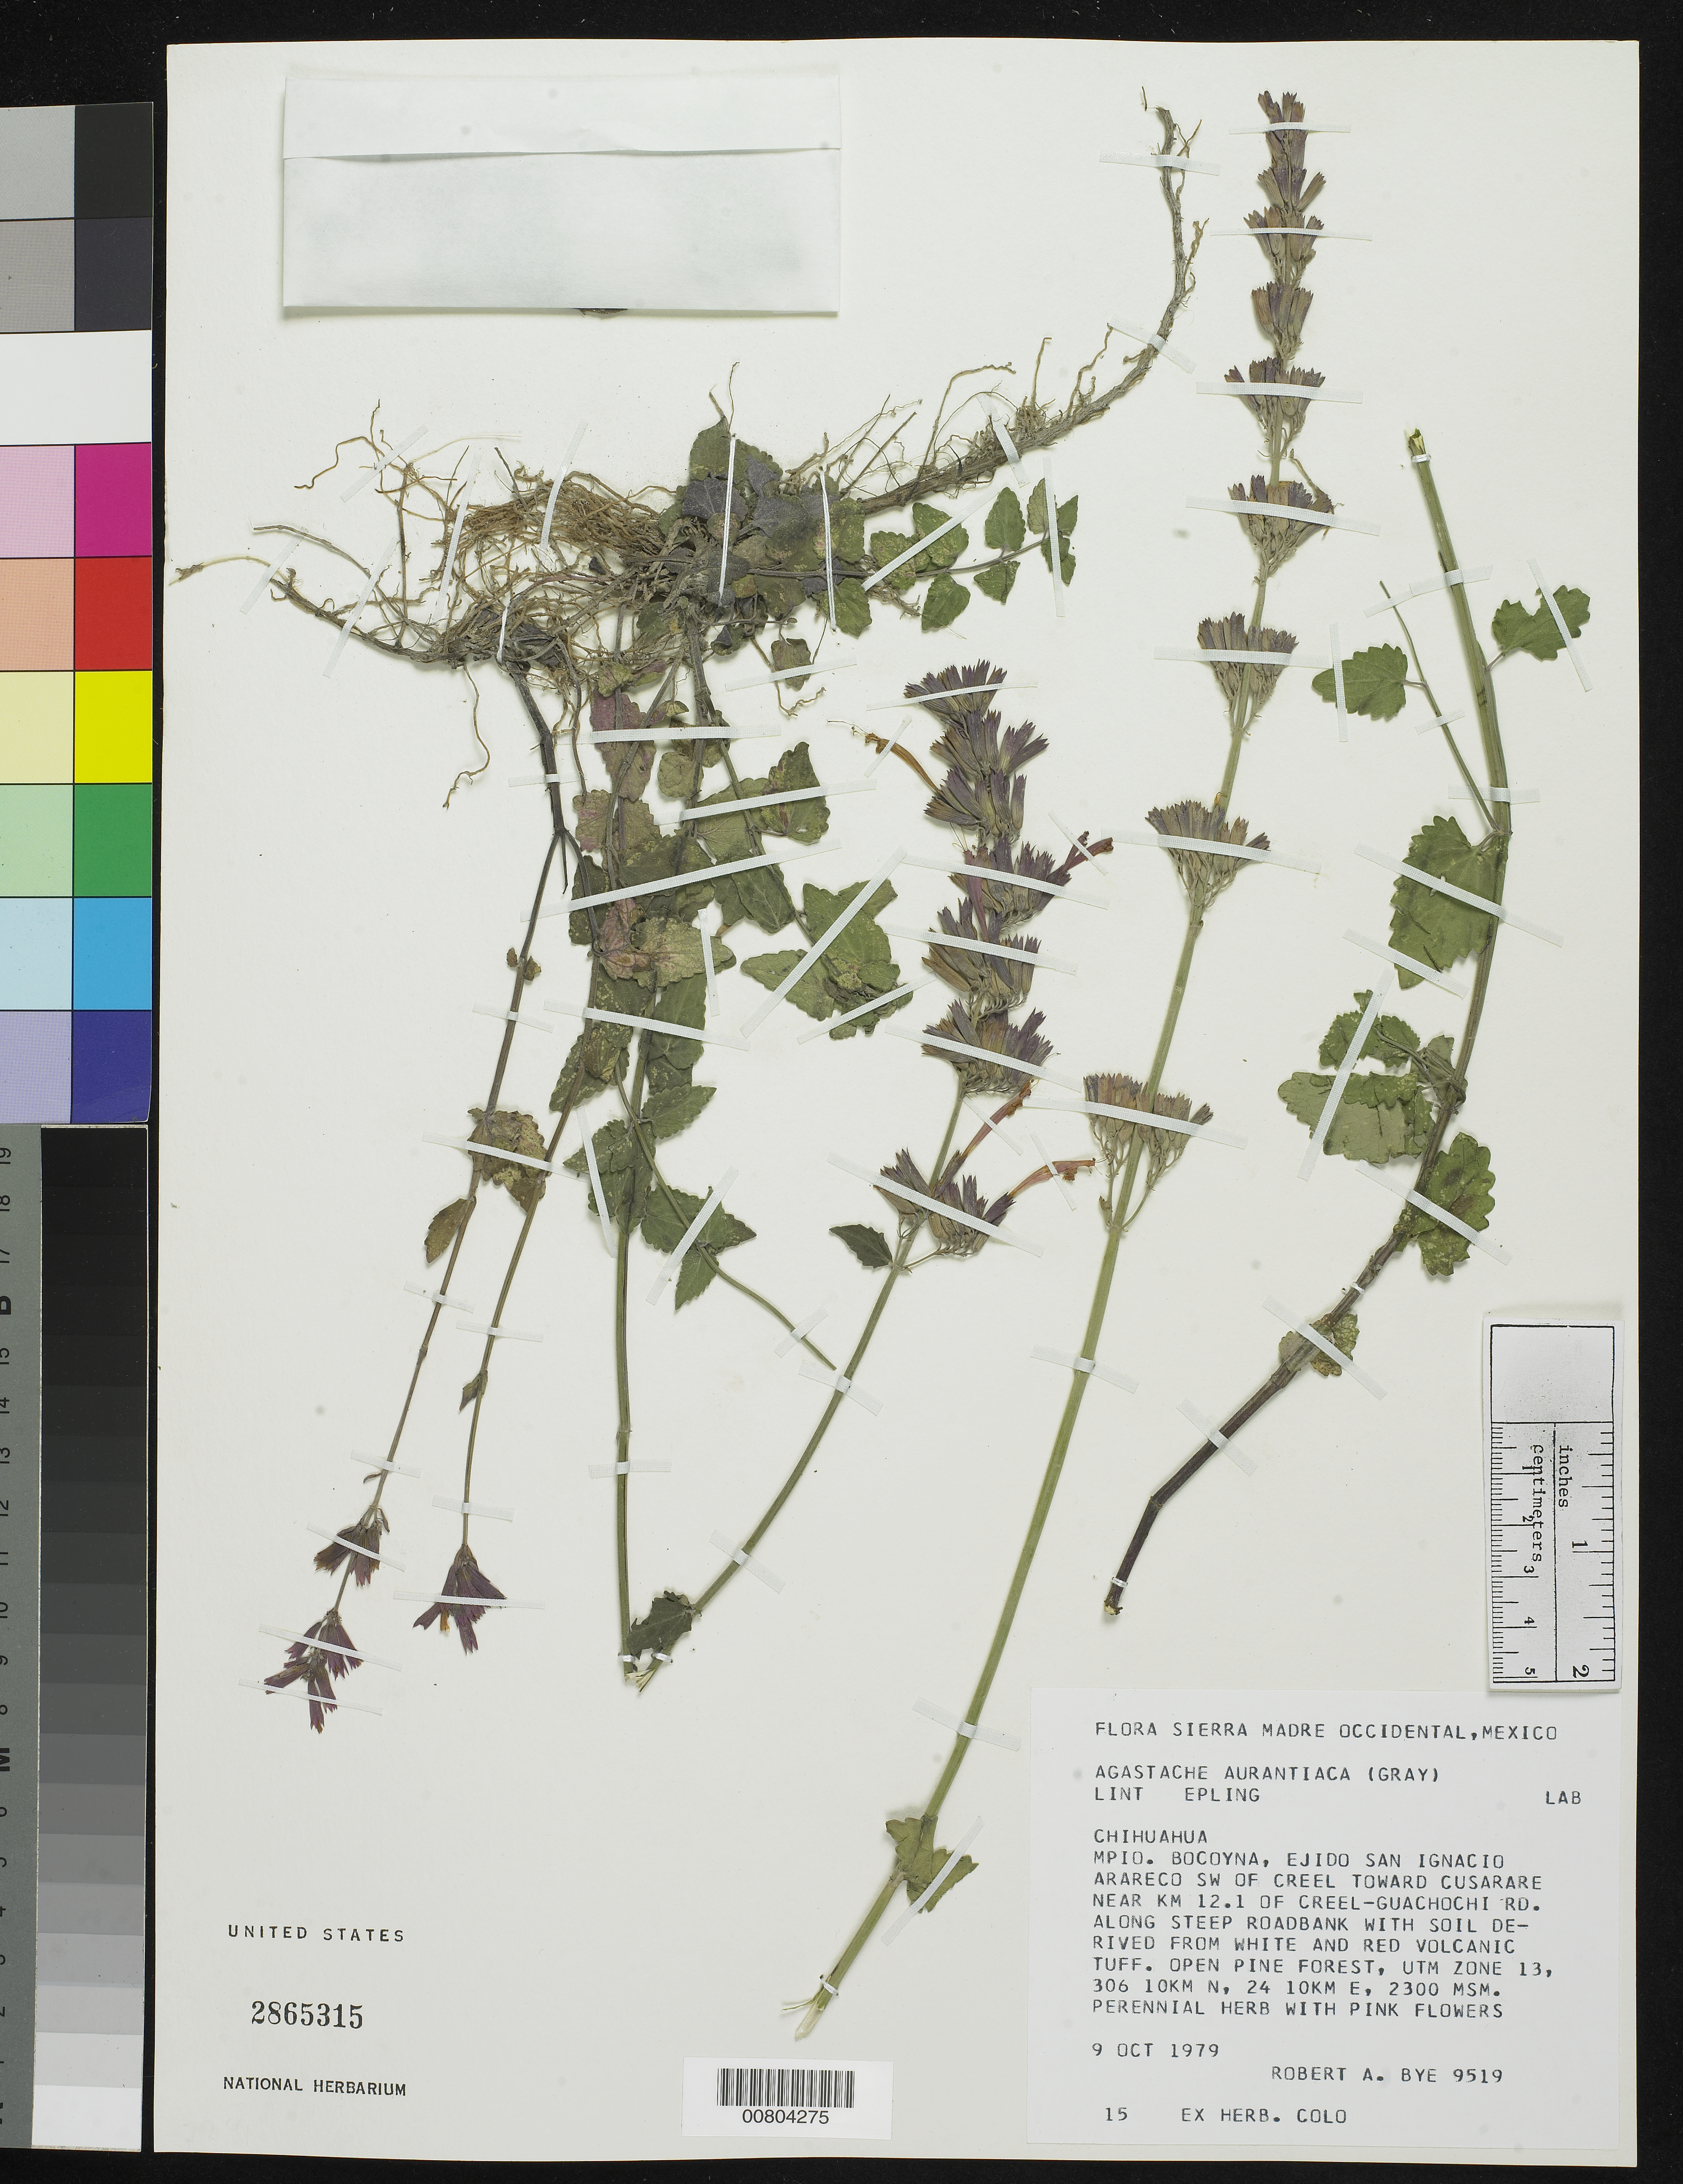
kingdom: Plantae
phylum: Tracheophyta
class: Magnoliopsida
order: Lamiales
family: Lamiaceae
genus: Agastache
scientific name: Agastache aurantiaca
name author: (A. Gray) Lint & Epling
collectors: R. A. Bye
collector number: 9519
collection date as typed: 09 Oct 1979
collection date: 1979-10-09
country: Mexico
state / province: Chihuahua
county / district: Bocoyna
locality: Mpio. Bocoyna, Ejido San Ignacio Arareco, SW of Creel toward Cusarare near Km 12.1 of Creel - Guachochi rd. Along steep roadbank. UTM zone 13, 306 10 Km N, 24 10 Km E.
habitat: Soil derived from white and red volcanic tuff. Open Pine forest.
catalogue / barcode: US 2865315